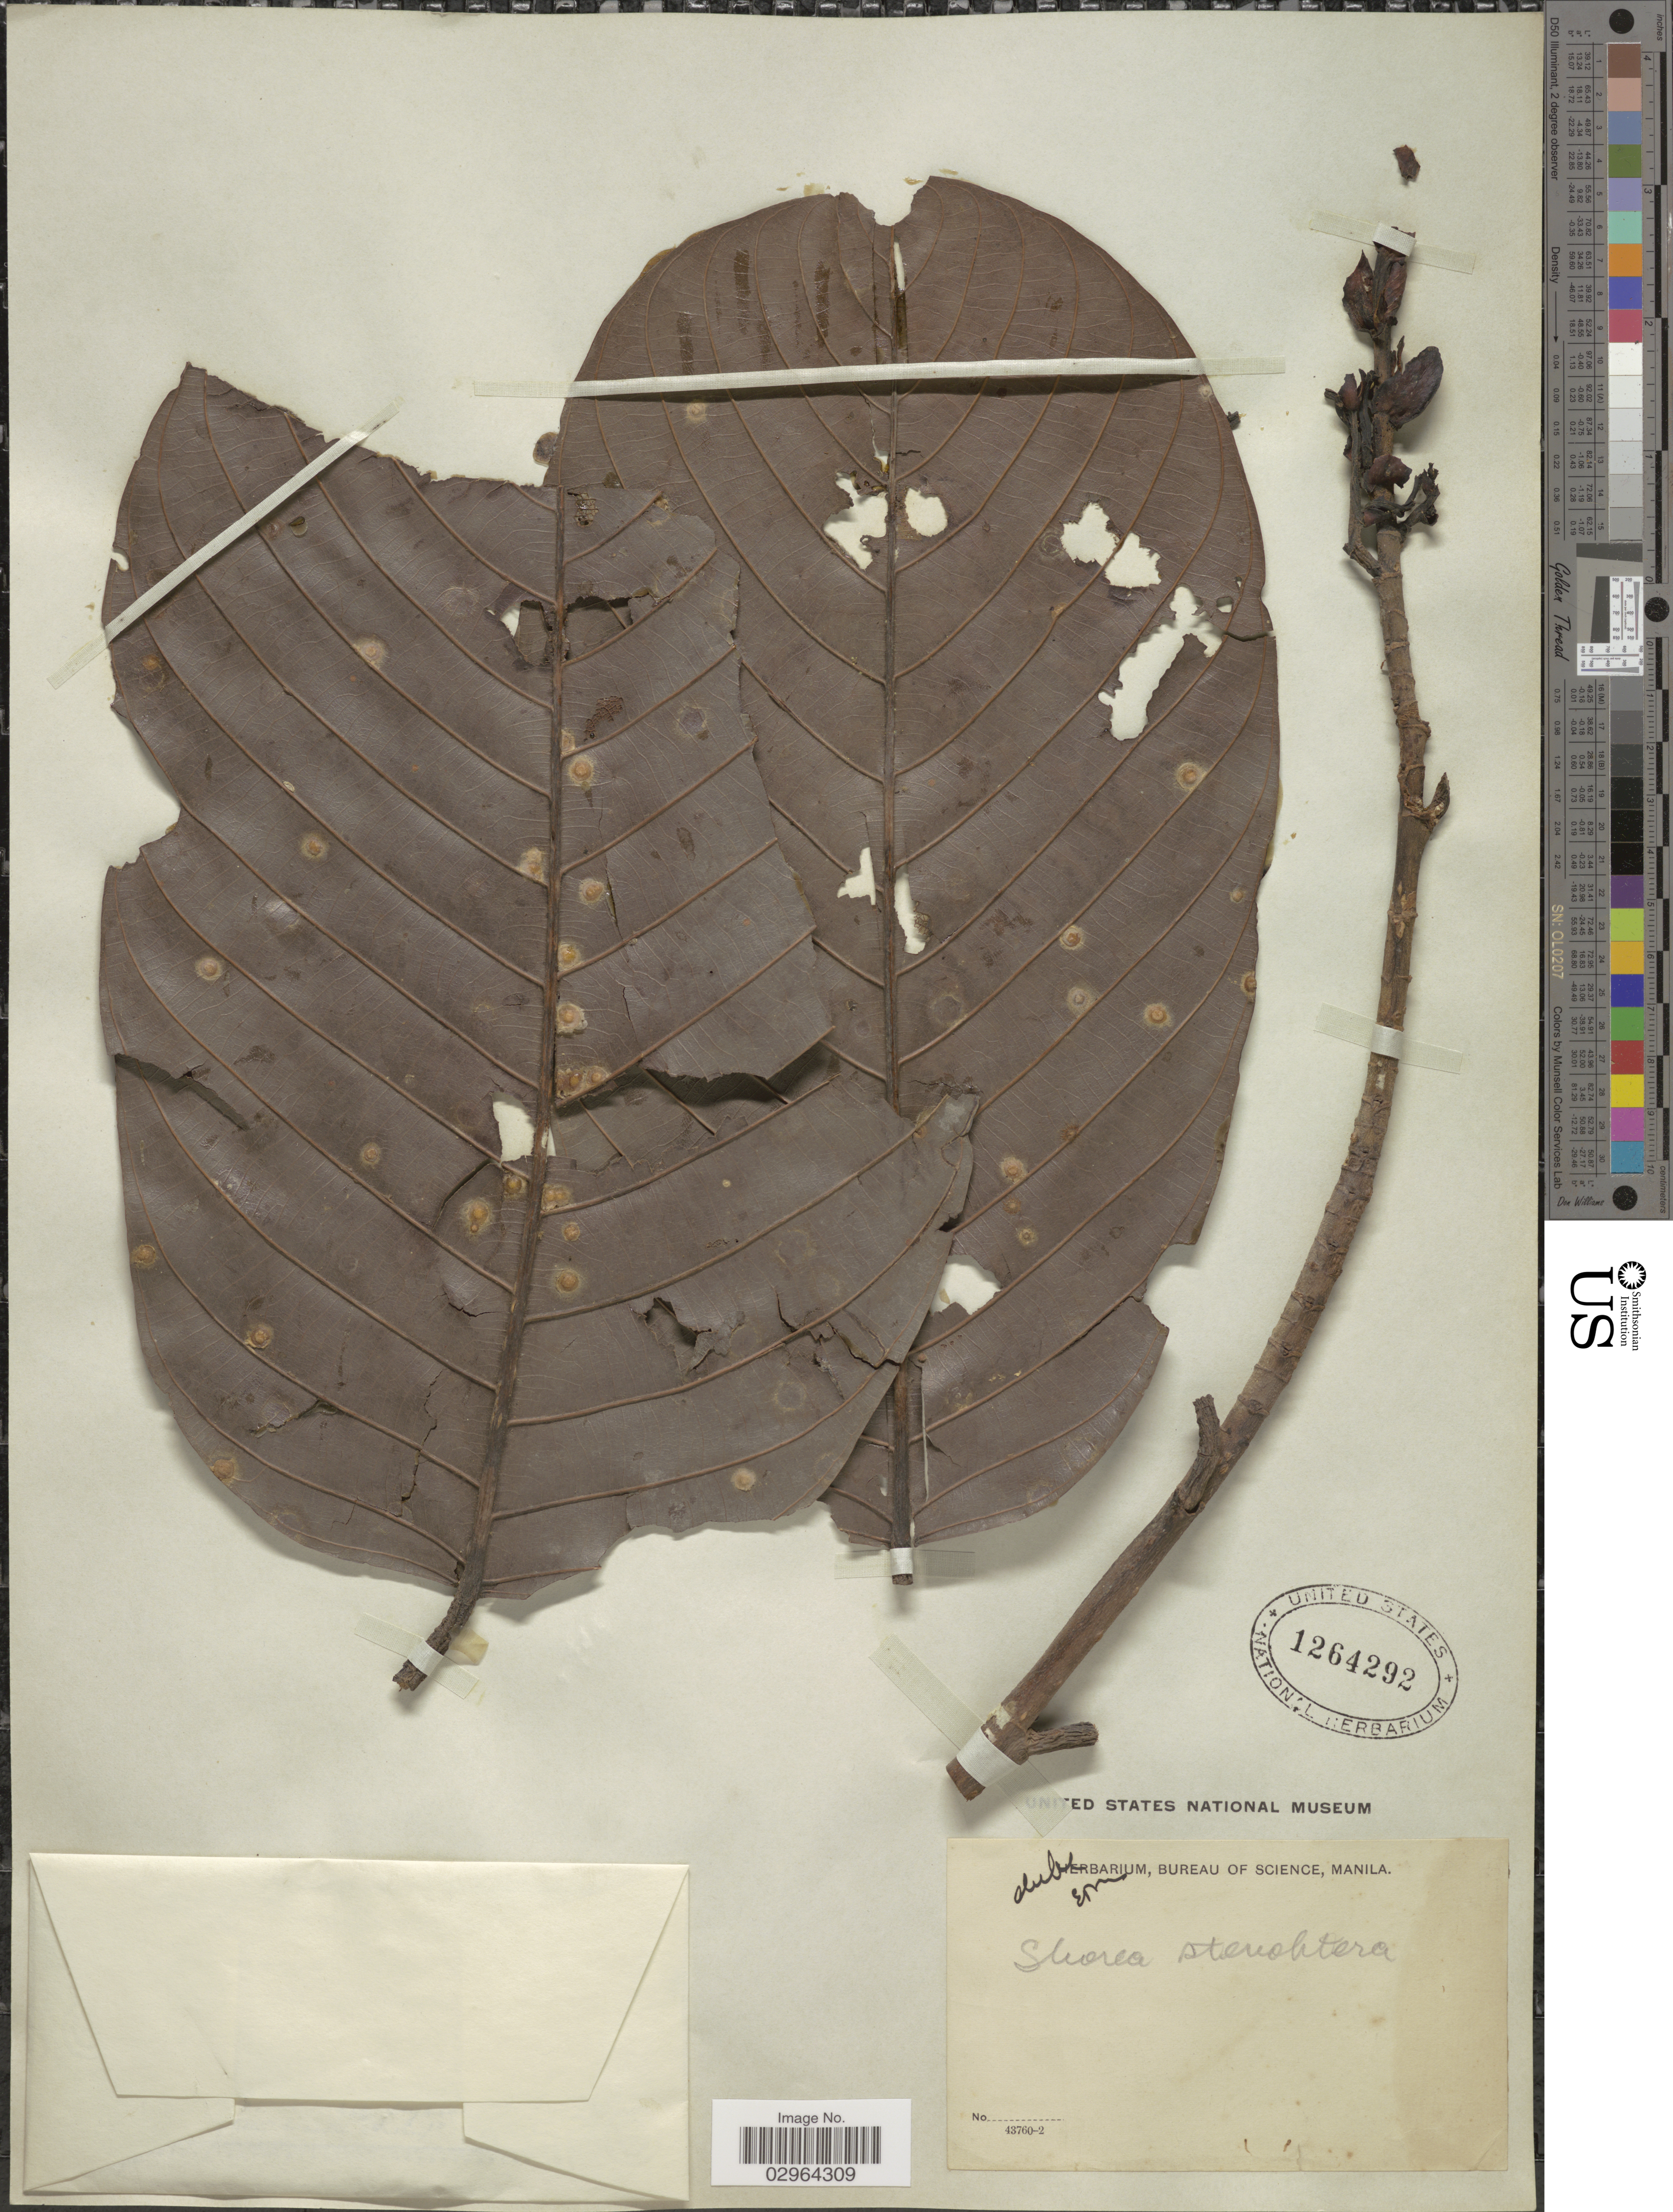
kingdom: Plantae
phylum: Tracheophyta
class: Magnoliopsida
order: Malvales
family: Dipterocarpaceae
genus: Rubroshorea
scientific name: Rubroshorea stenoptera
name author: (Burck) P.S. Ashton & J. Heck.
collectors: Ex herb. Bureau of Science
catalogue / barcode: US 1264292